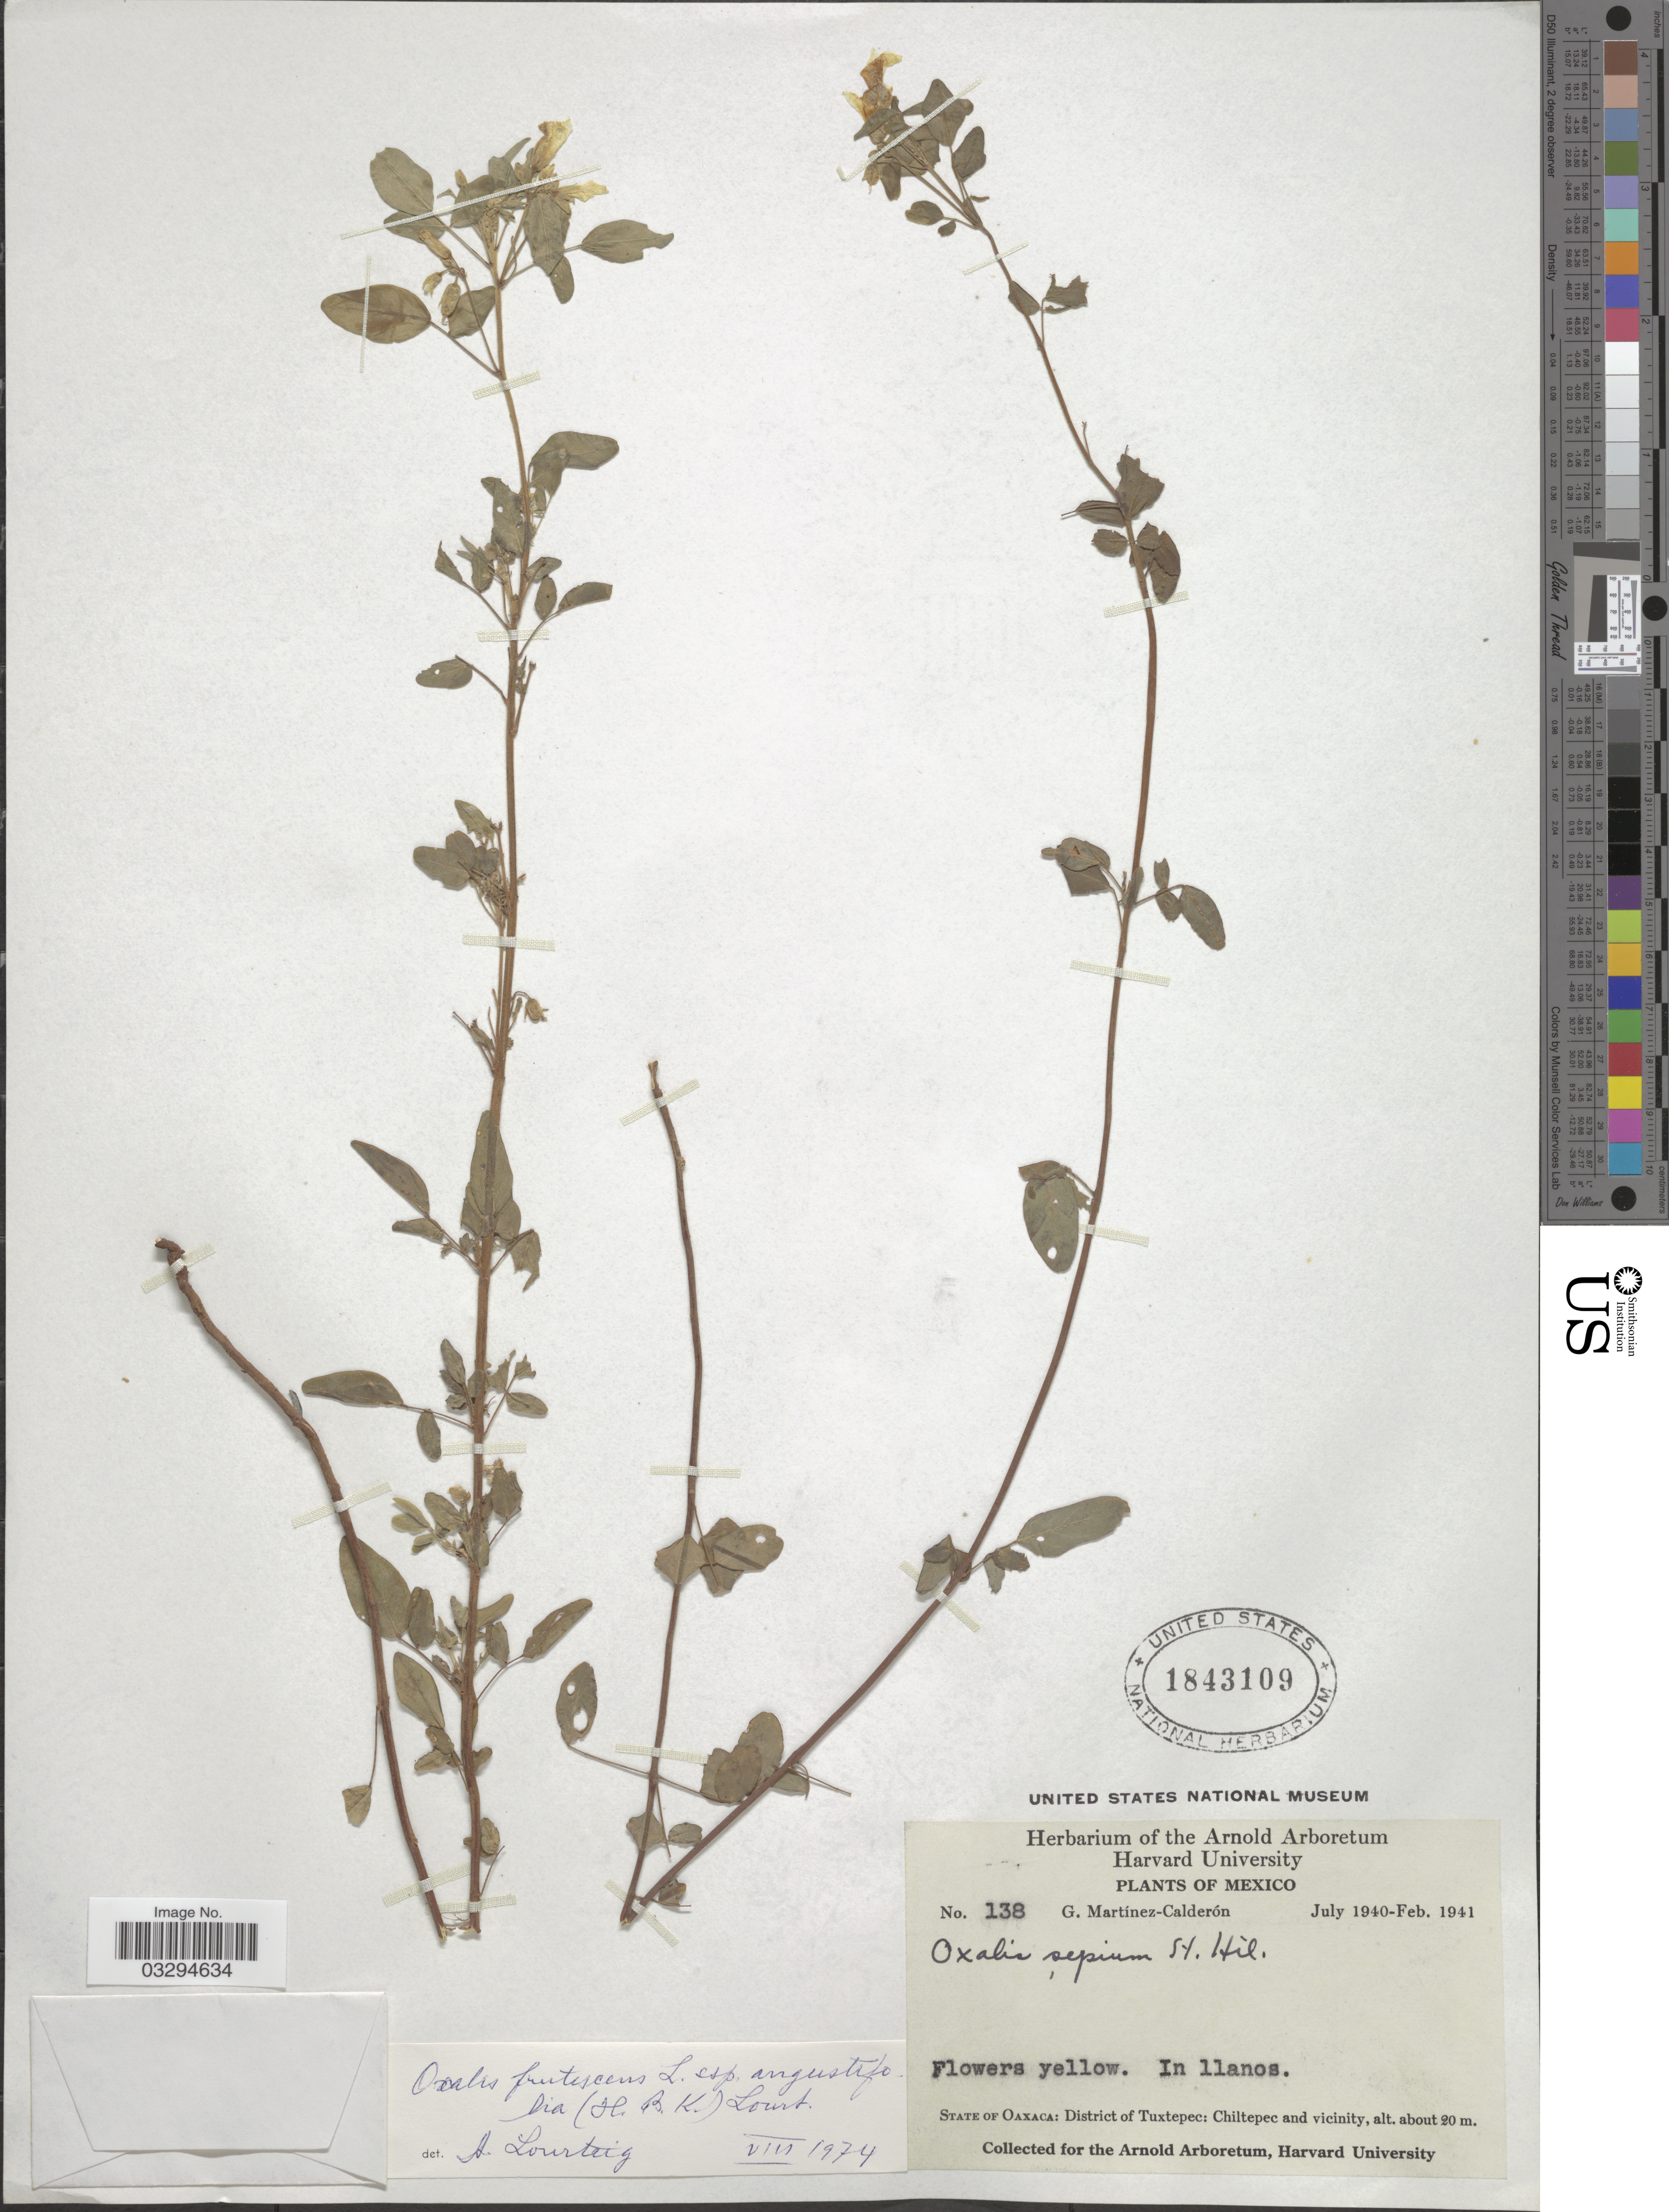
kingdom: Plantae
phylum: Tracheophyta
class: Magnoliopsida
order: Oxalidales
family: Oxalidaceae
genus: Oxalis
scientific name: Oxalis frutescens subsp. angustifolia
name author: (Kunth) Lourteig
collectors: G. Martínez Calderón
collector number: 138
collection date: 1940-07/1941-02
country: Mexico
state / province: Oaxaca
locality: District of Tuxtepec; Chiltepec and vicinity.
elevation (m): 20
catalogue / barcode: US 1843109